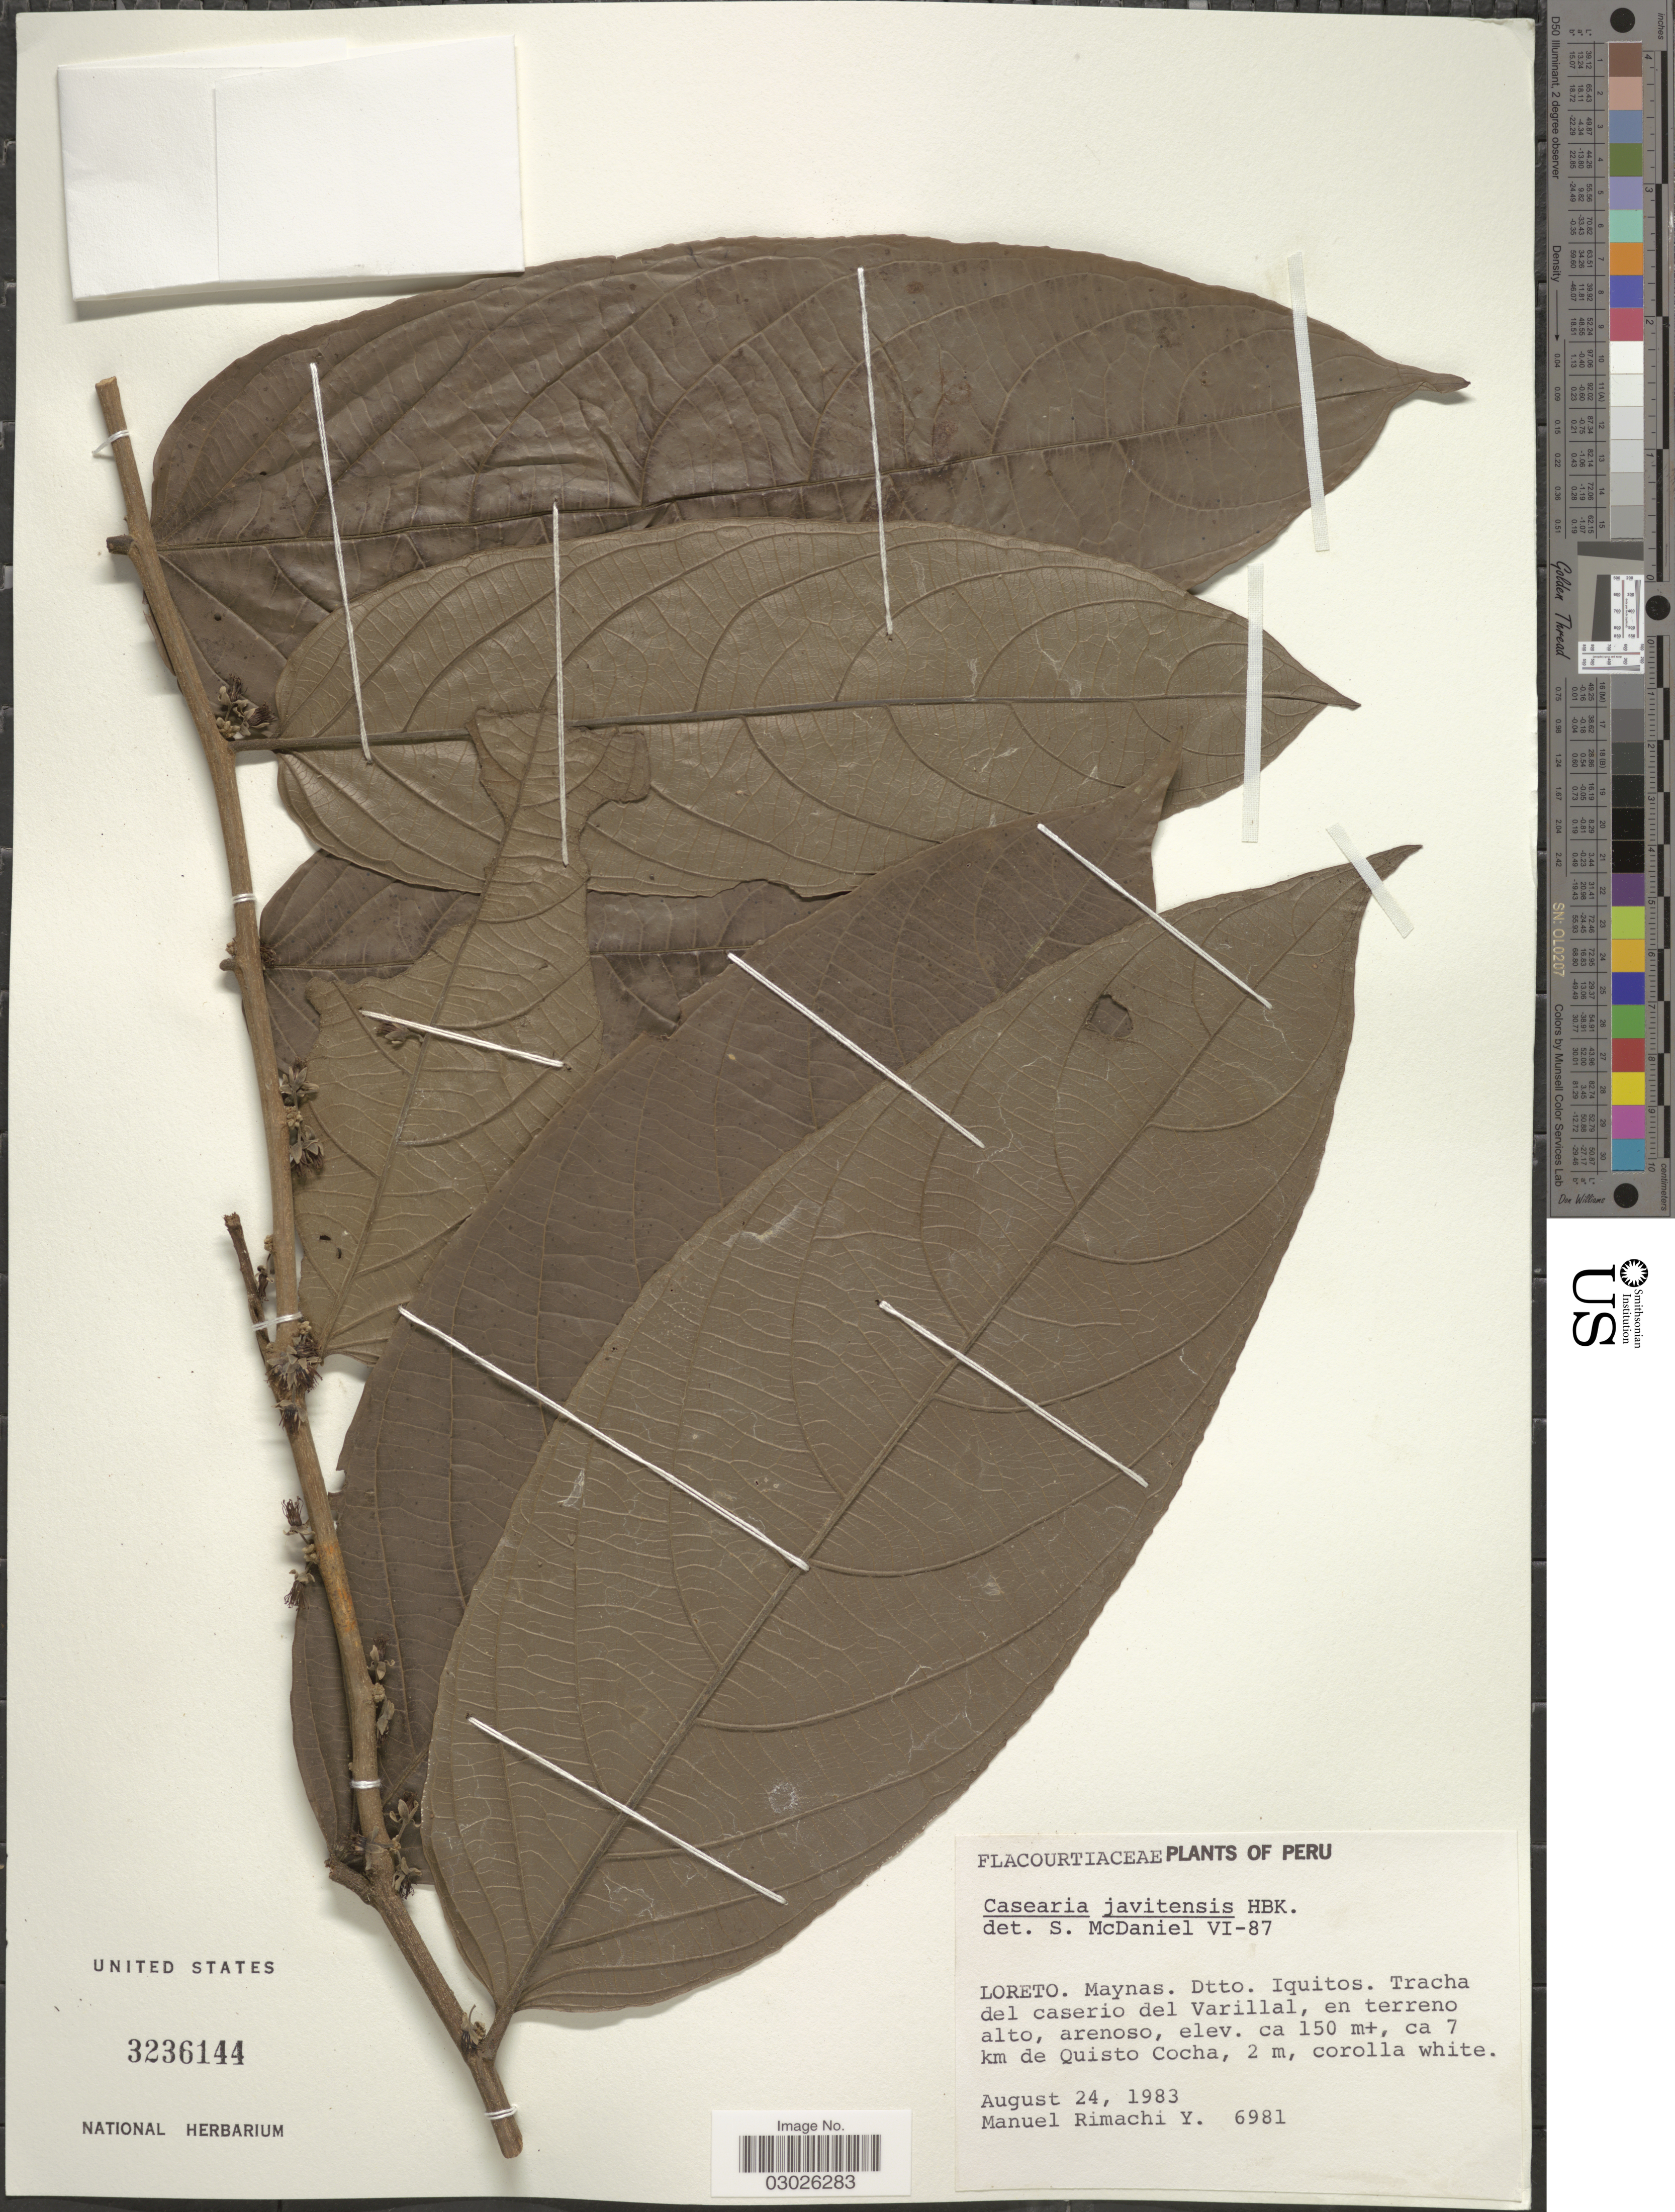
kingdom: Plantae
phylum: Tracheophyta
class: Magnoliopsida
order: Malpighiales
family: Salicaceae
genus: Piparea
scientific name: Piparea multiflora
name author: C.F. Gaertn.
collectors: M. Rimachi Y.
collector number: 6981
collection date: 1983-08-24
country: Peru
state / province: Loreto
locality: Maynas. Dtto. Iquitos. Tracha del caserio del Varillal, en terreno alto, arenoso, ca 7 km de Quisto Cocha.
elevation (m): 150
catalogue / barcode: US 3236144